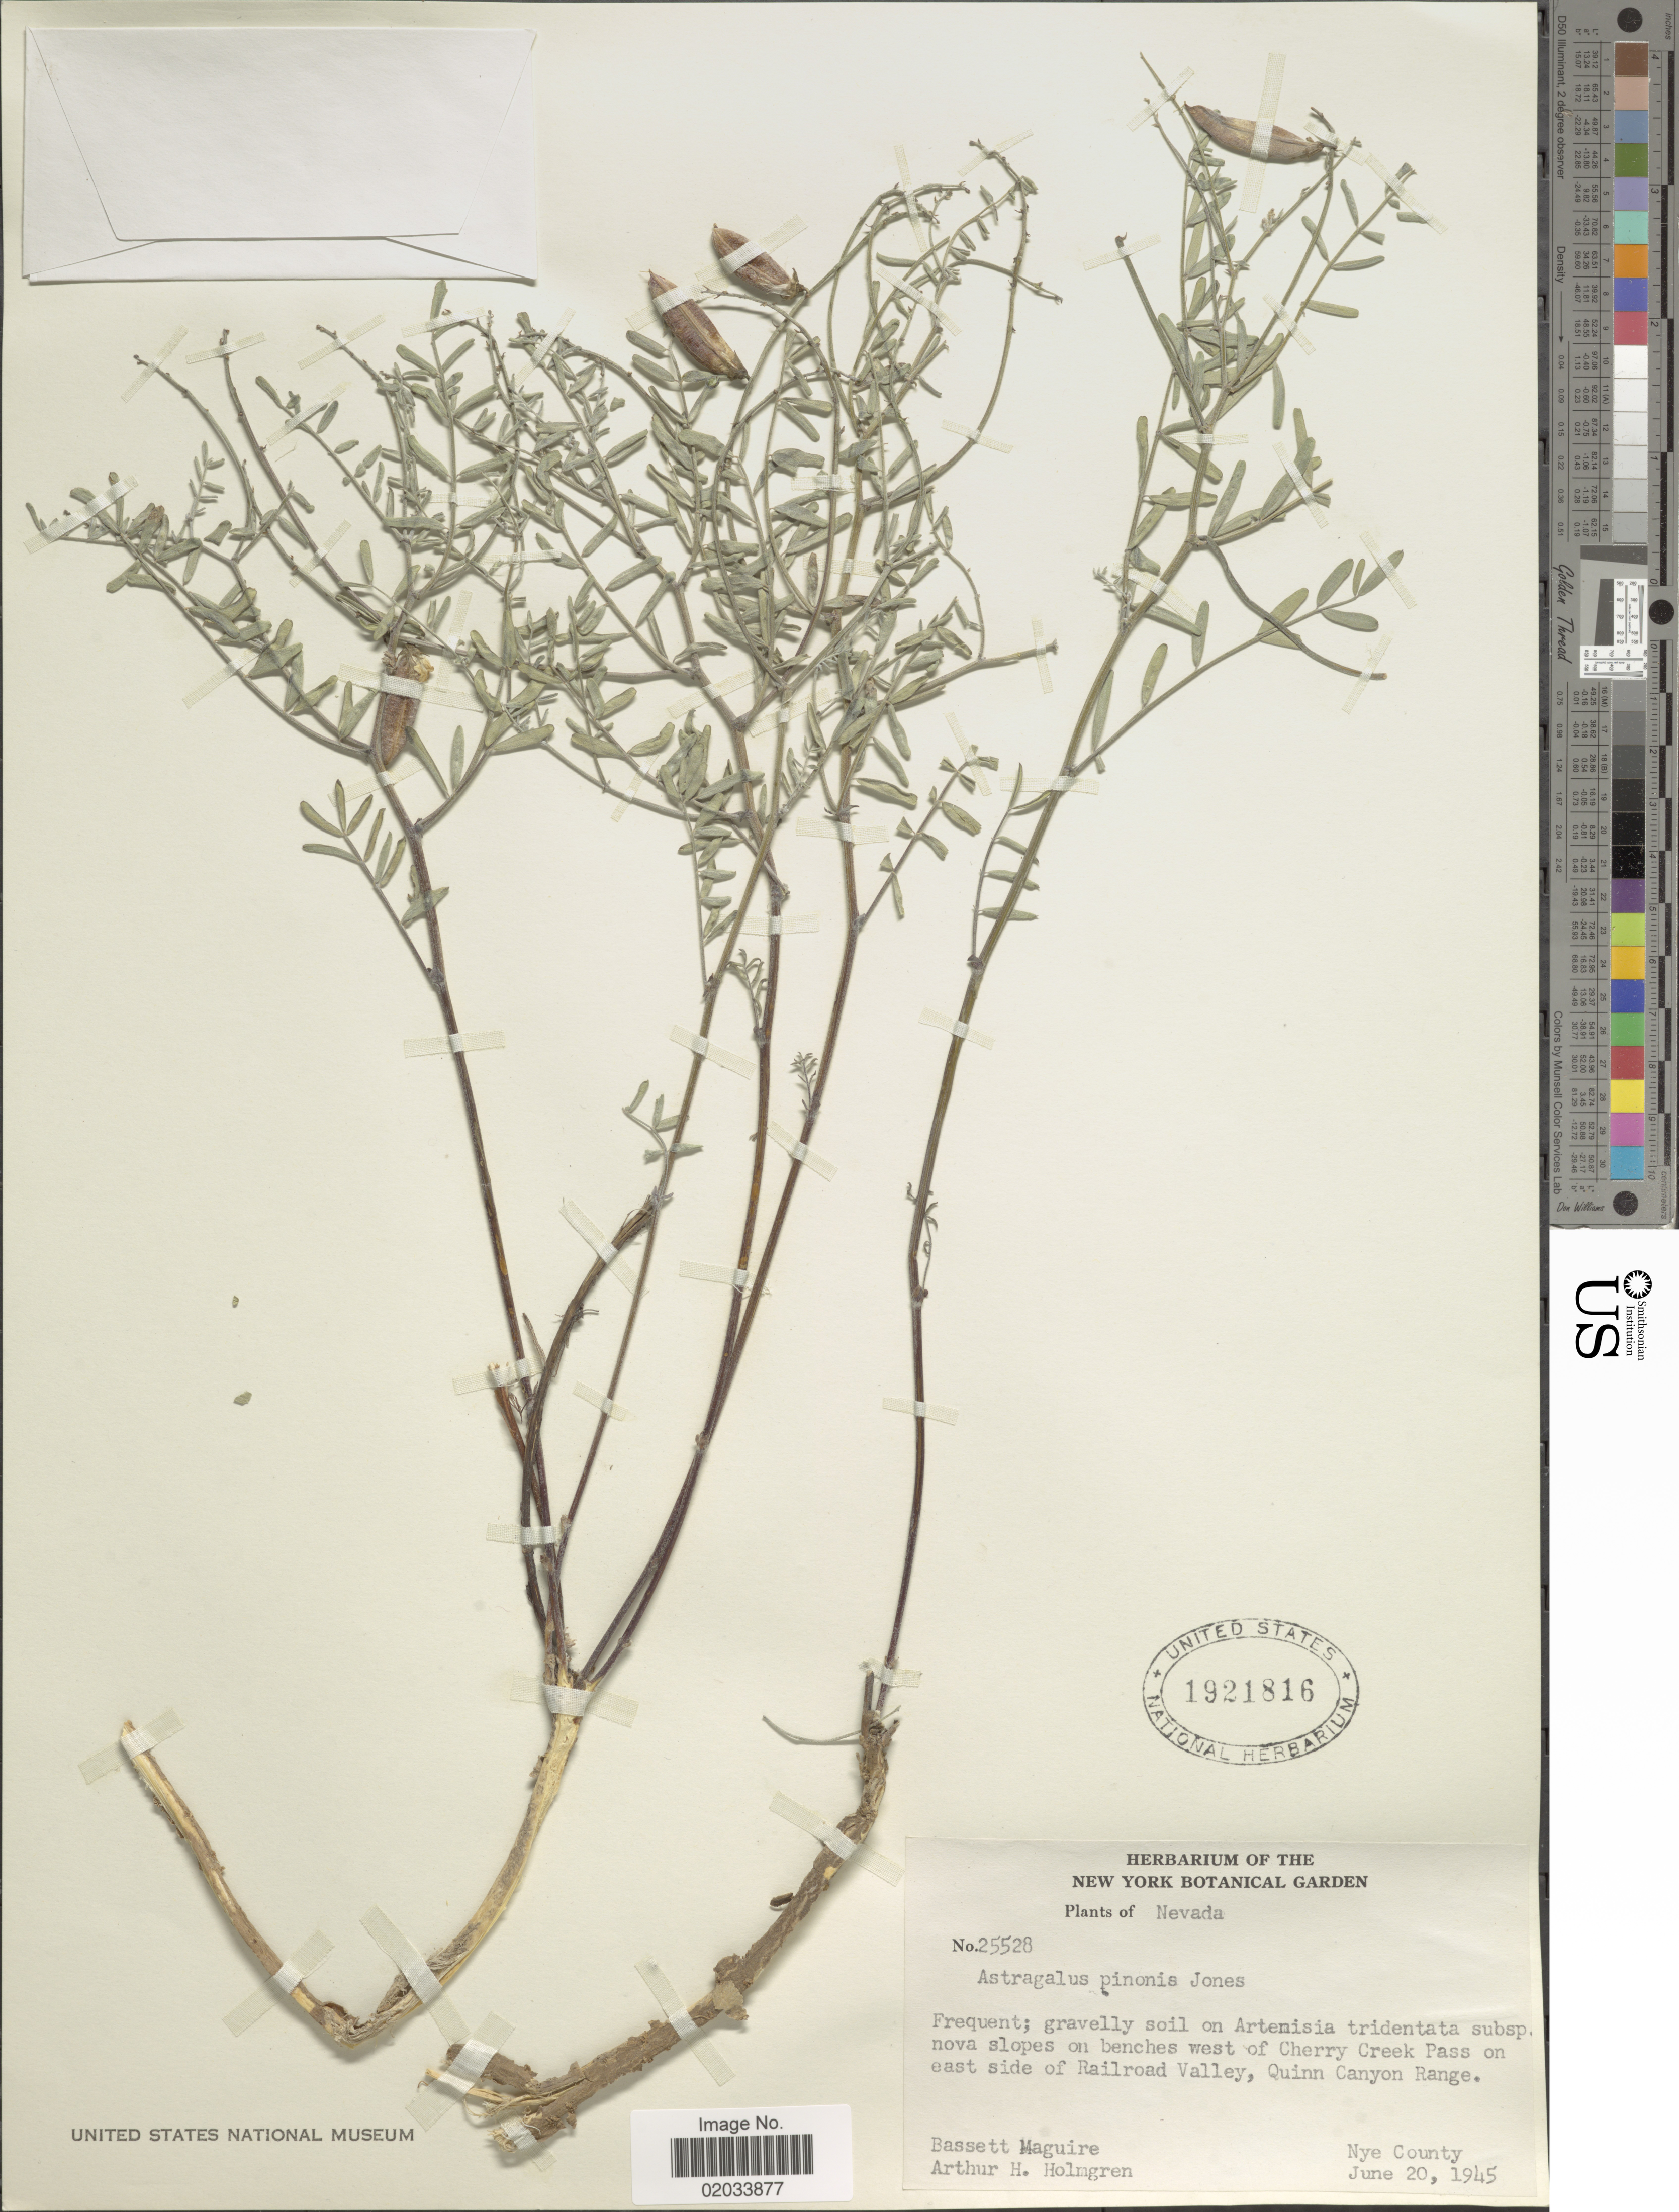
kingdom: Plantae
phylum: Tracheophyta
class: Magnoliopsida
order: Fabales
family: Fabaceae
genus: Astragalus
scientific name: Astragalus pinonis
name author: M.E. Jones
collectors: B. Maguire & A. H. Holmgren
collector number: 25528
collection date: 1945-06-20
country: United States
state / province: Nevada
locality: On benches west of Cherry Creek Pass on east side of Railroad Valley, Quinn Canyon Range. Nye County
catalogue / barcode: US 1921816